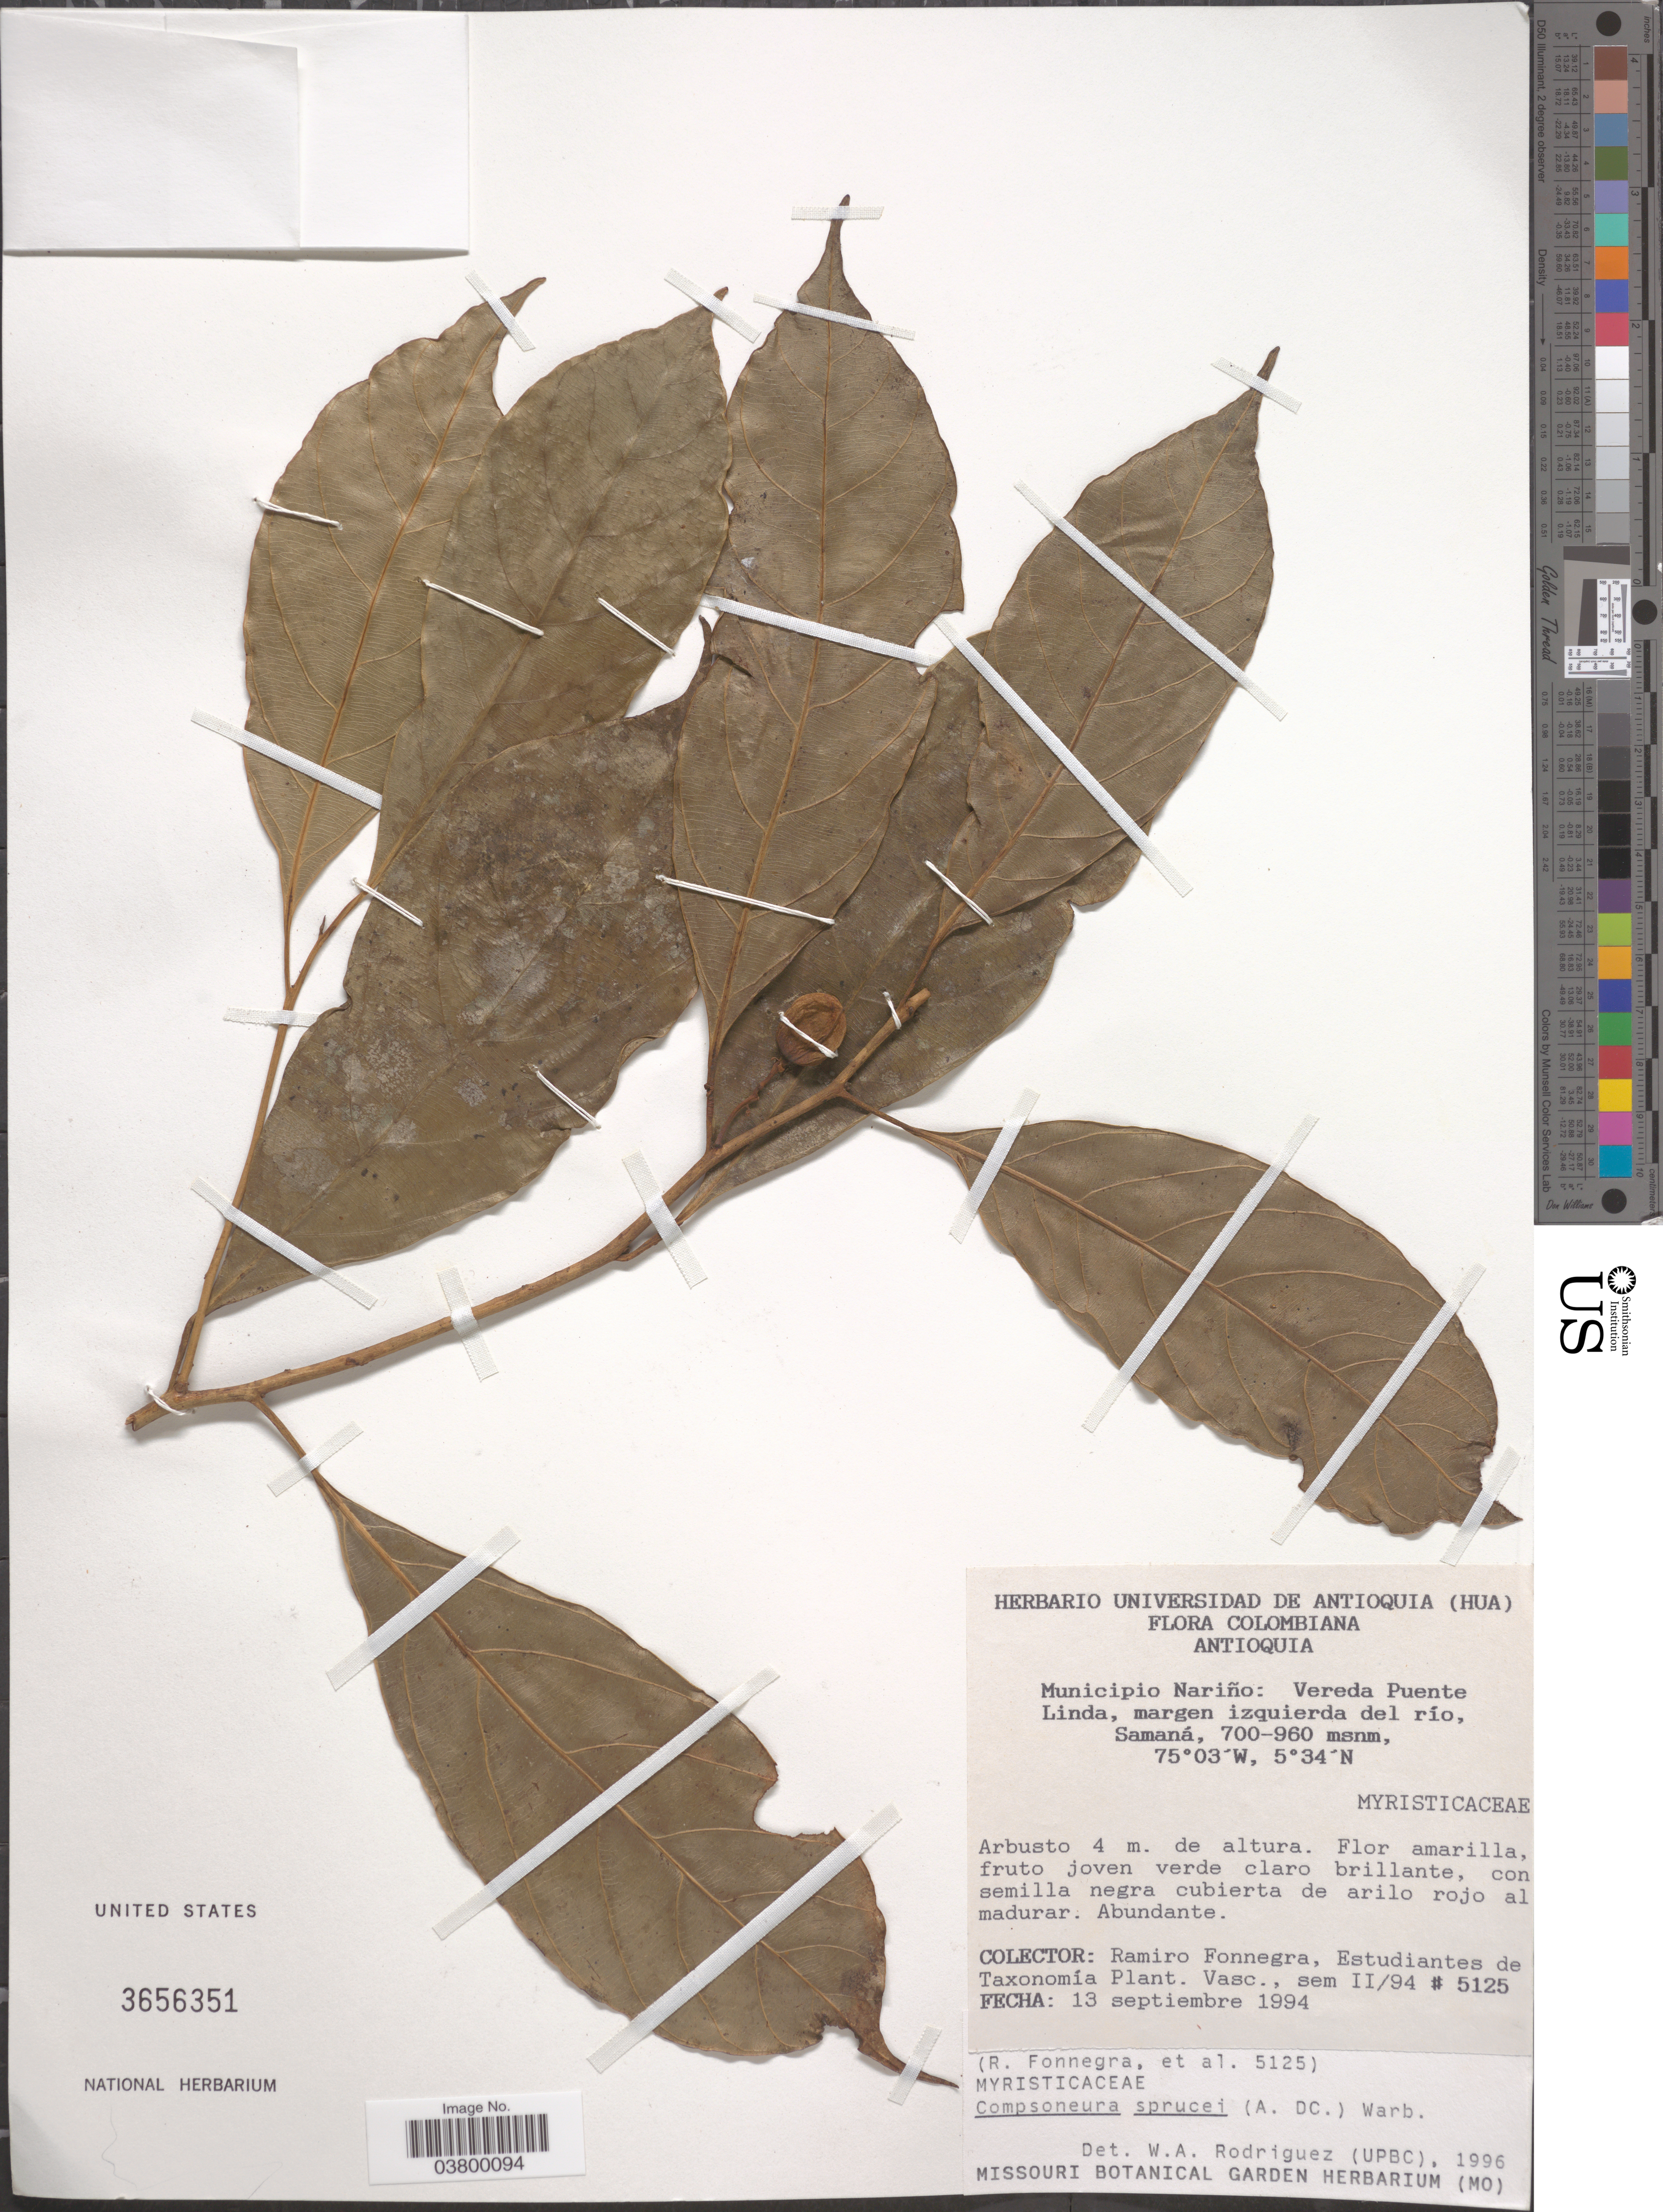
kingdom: Plantae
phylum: Tracheophyta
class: Magnoliopsida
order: Magnoliales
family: Myristicaceae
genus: Compsoneura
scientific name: Compsoneura sprucei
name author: (A. DC.) Warb.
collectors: R. Fonnegra G. & Estudiantes de Taxonomía de Plant. Vasculares sem., II/94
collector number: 5125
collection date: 1994-09-13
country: Colombia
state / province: Antioquia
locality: Municipio Nariño: Vereda Puente Linda, margen izquierda del río, Samaná.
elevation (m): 700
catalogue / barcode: US 3656351